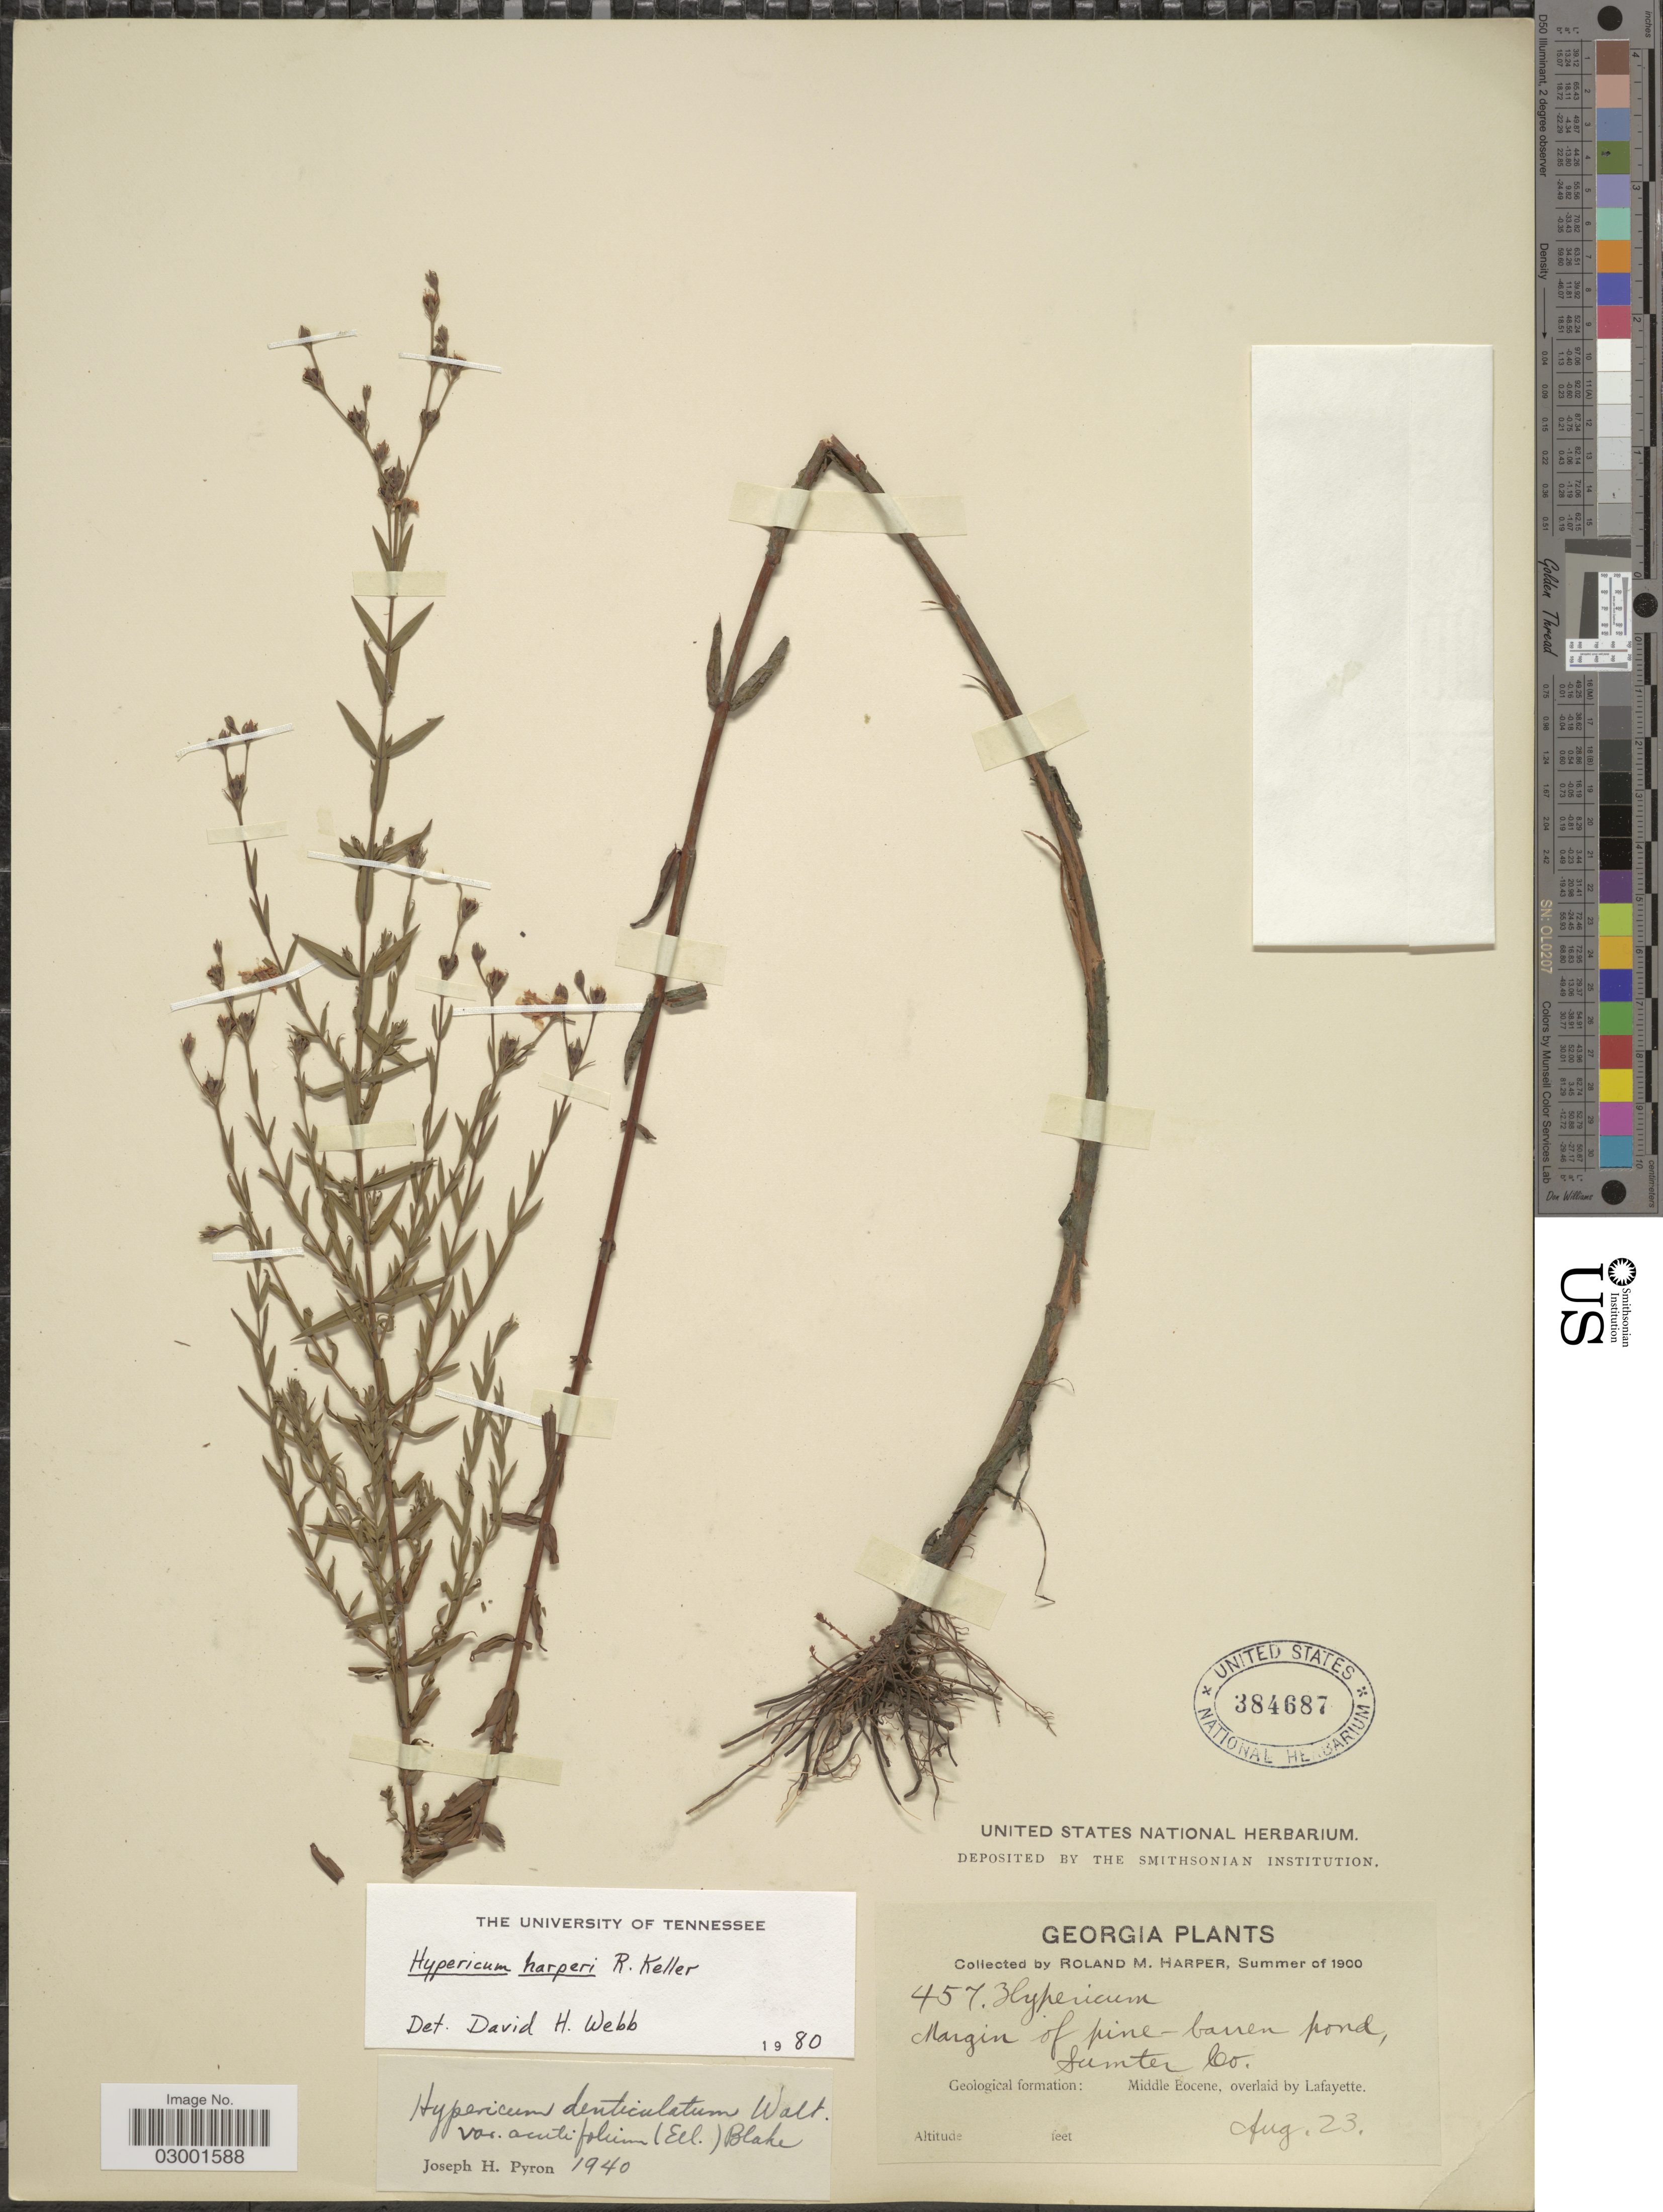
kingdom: Plantae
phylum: Tracheophyta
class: Magnoliopsida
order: Malpighiales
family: Hypericaceae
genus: Hypericum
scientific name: Hypericum harperi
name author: R. Keller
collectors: R. M. Harper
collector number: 457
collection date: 1900-08-23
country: United States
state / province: Georgia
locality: Margin of pine-barren pond, Sumter Co. Geological formation: Middle Eocene, overlaid by Lafayette.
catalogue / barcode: US 384687